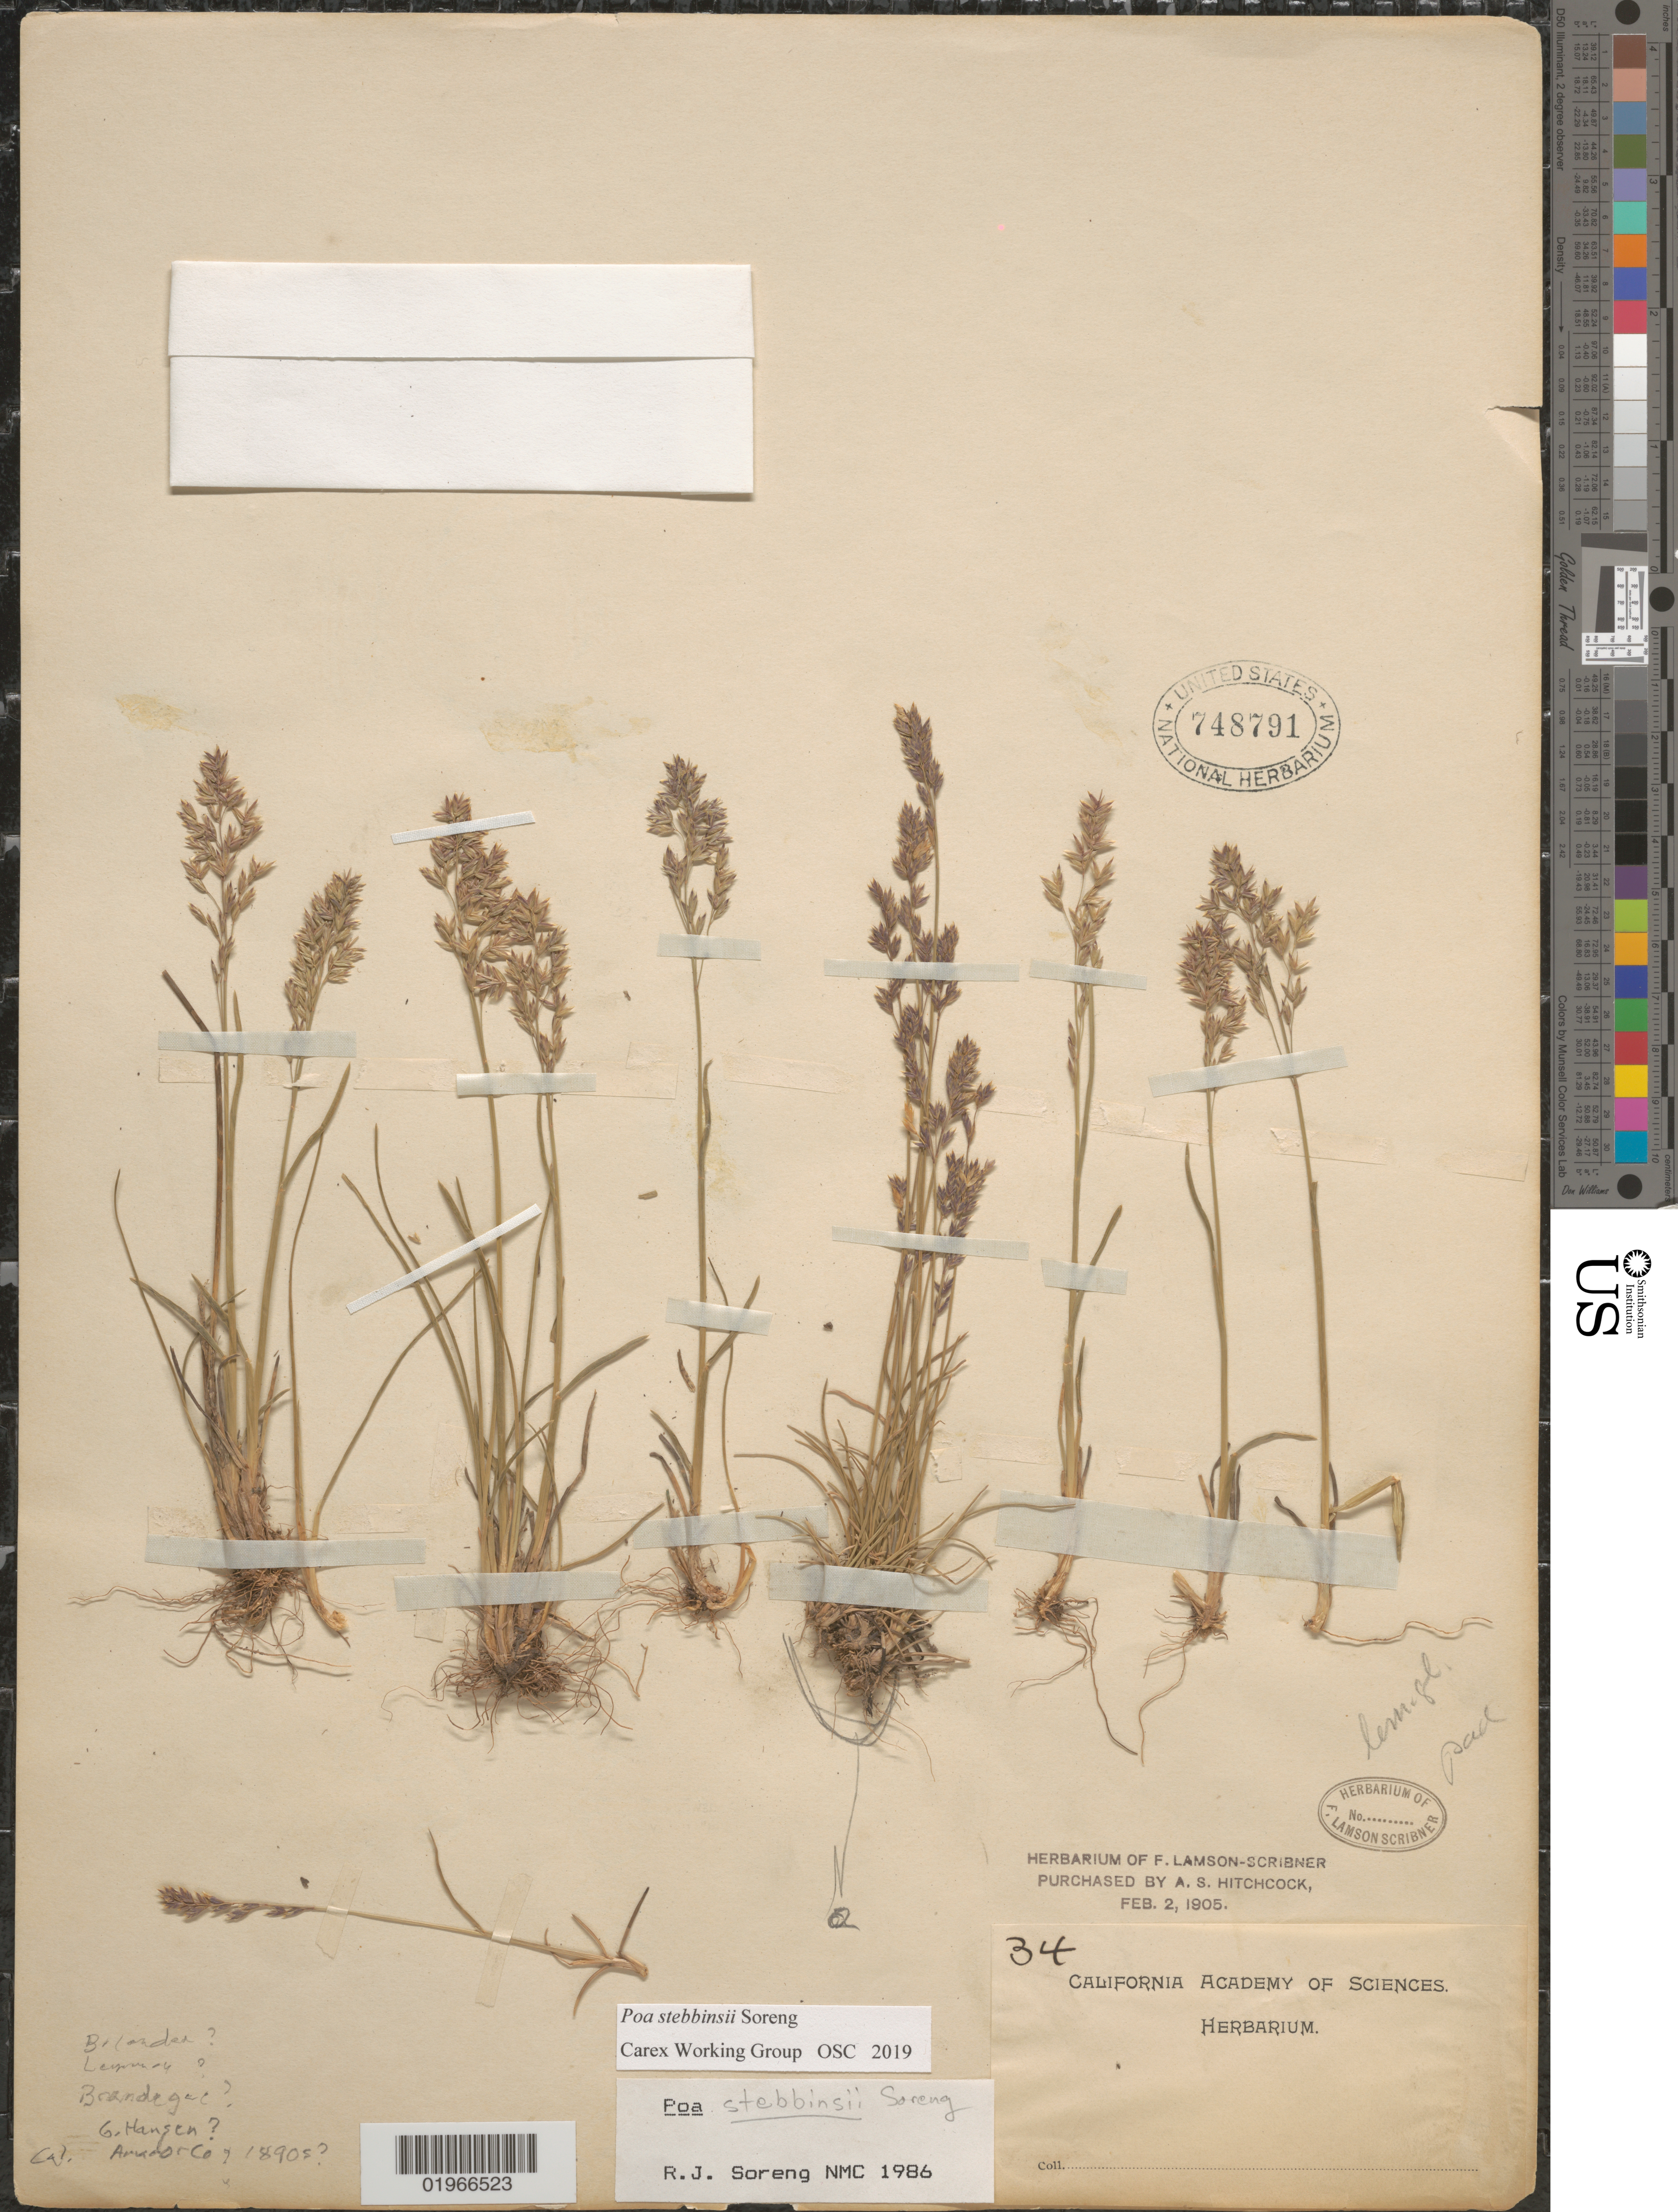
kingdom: Plantae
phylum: Tracheophyta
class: Liliopsida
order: Poales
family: Poaceae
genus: Poa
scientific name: Poa stebbinsii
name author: Soreng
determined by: Soreng, Robert J., Research Associate (BOT), Smithsonian Institution - National Museum of Natural History (UNITED STATES)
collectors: Anonymous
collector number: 34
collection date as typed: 1890?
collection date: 1890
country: United States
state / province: California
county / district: Amador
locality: Amador County?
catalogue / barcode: US 748791